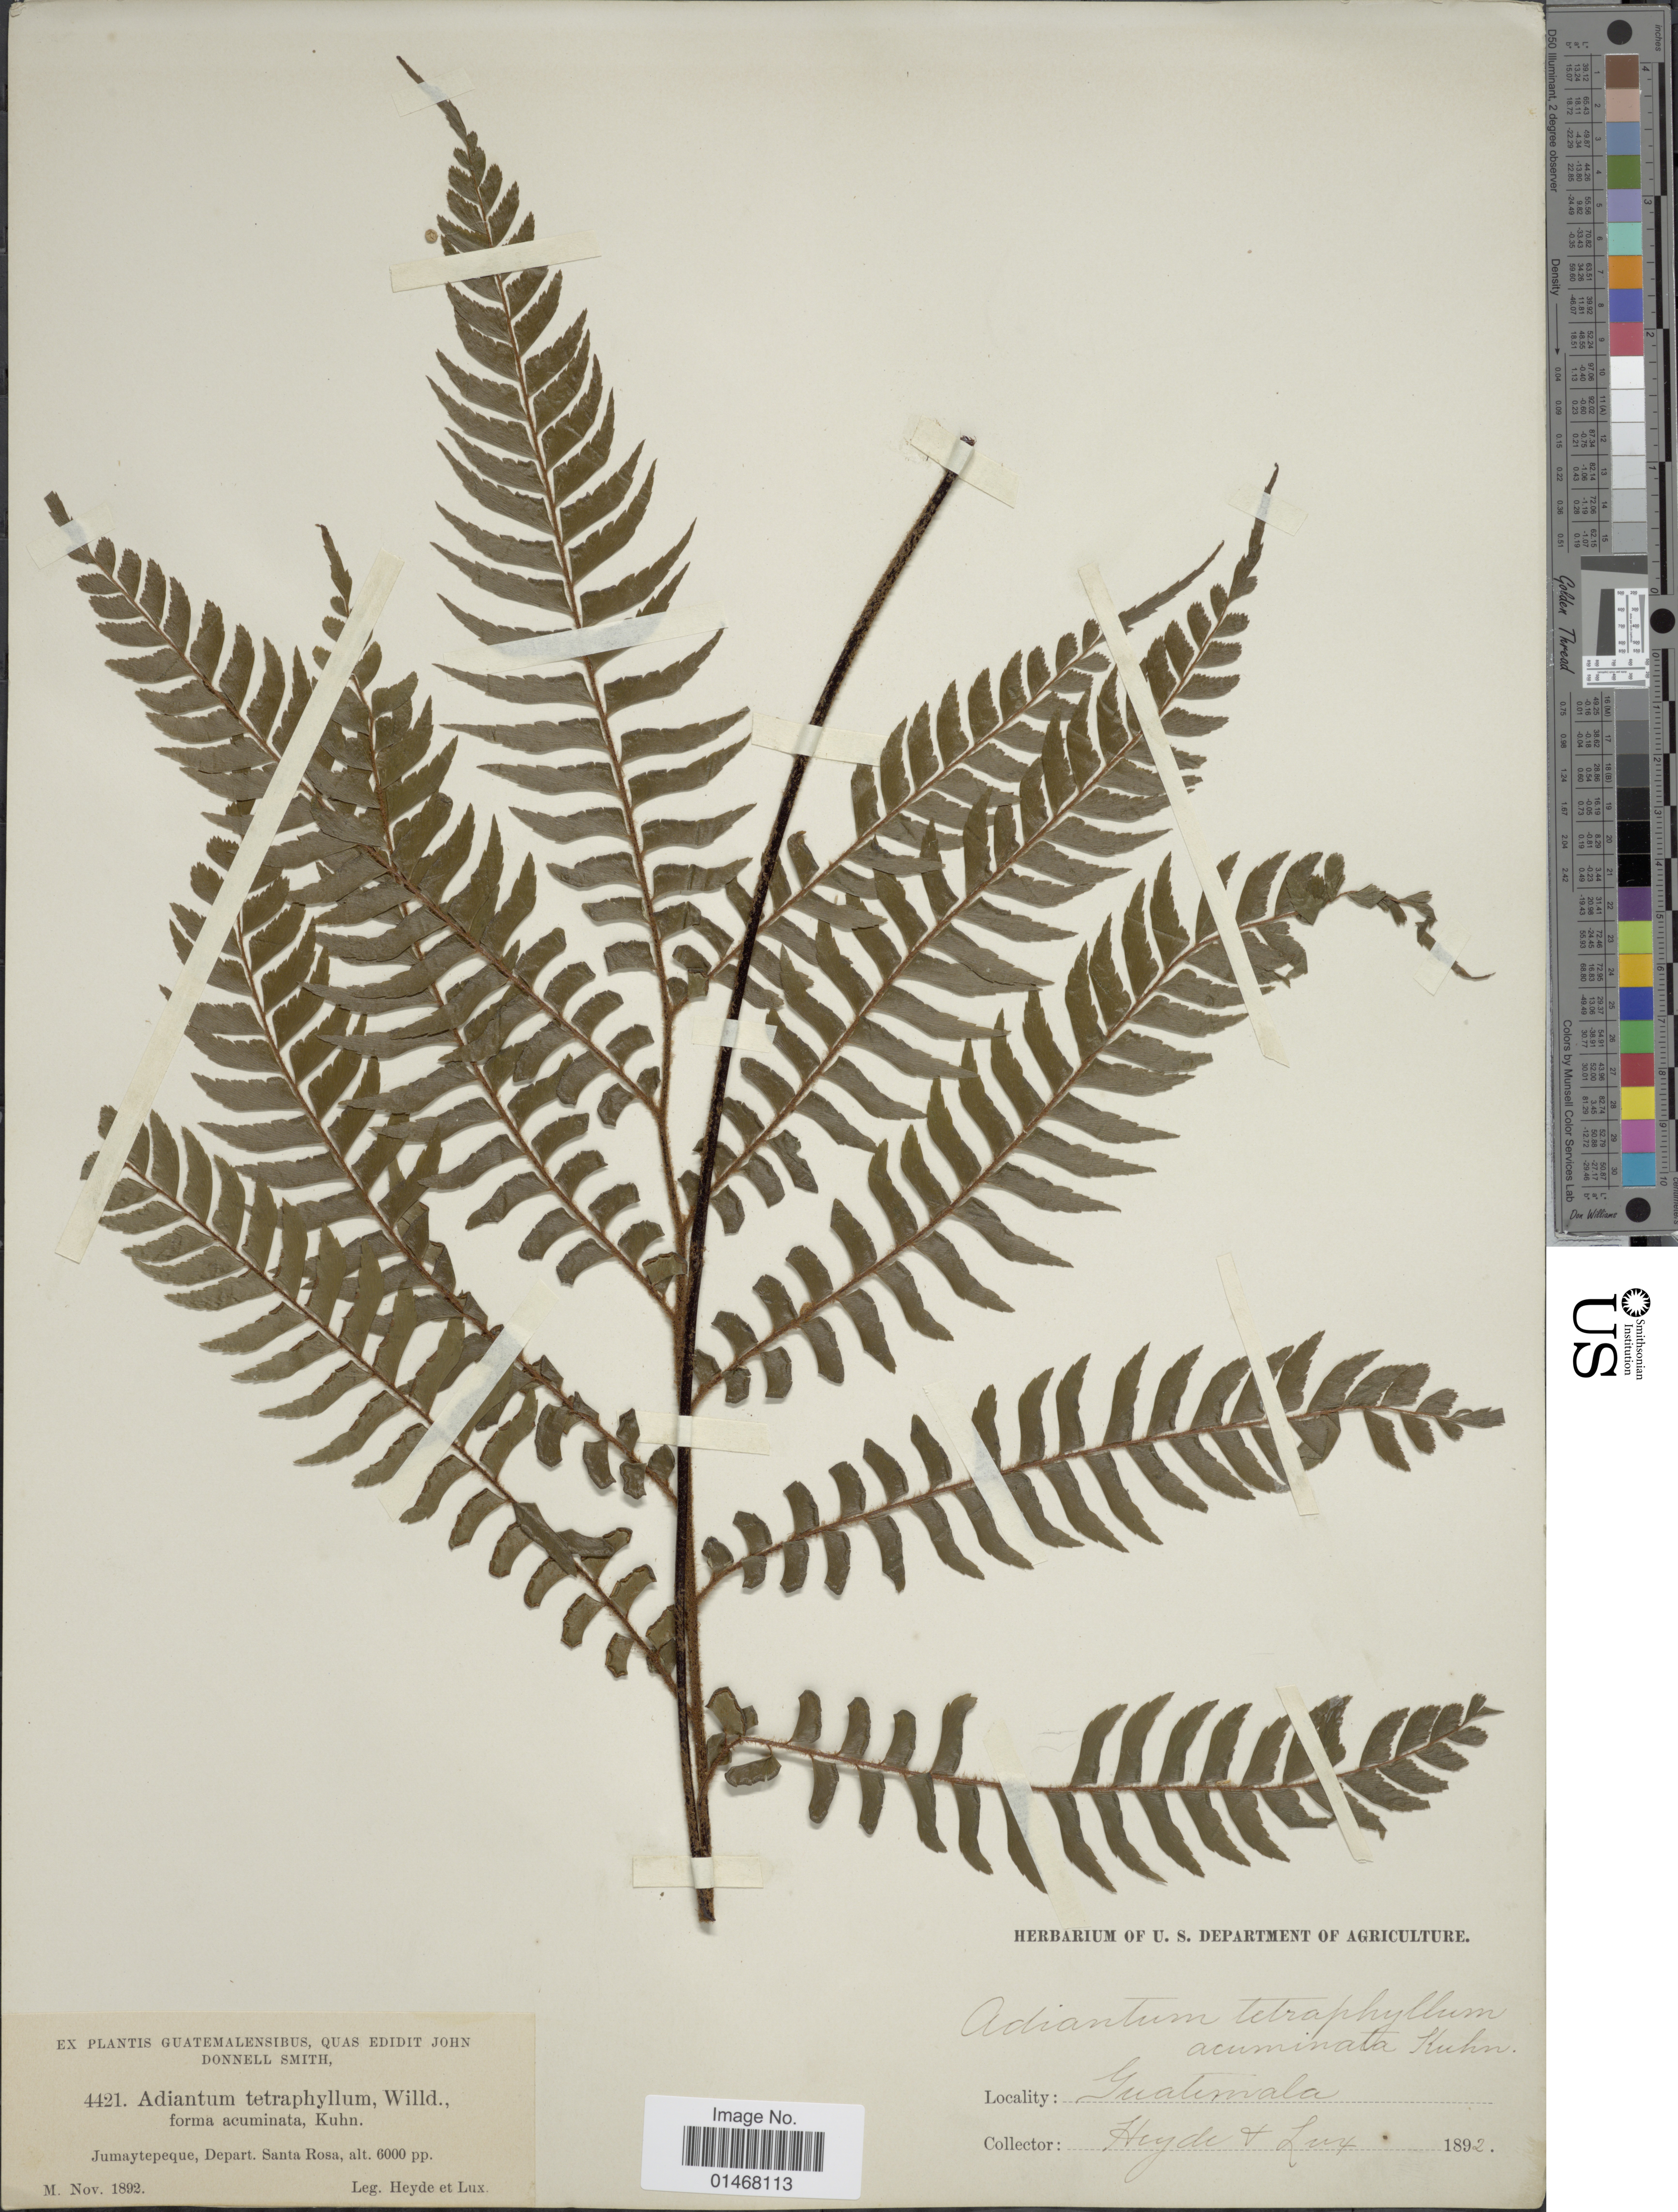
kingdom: Plantae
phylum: Tracheophyta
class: Polypodiopsida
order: Polypodiales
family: Pteridaceae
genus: Adiantum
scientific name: Adiantum tetraphyllum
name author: Humb. & Bonpl. ex Willd.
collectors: Heyde & Lux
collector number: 4421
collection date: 1892-11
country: Guatemala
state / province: Santa Rosa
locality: Jamaytepeque, Depart Santa Rosa